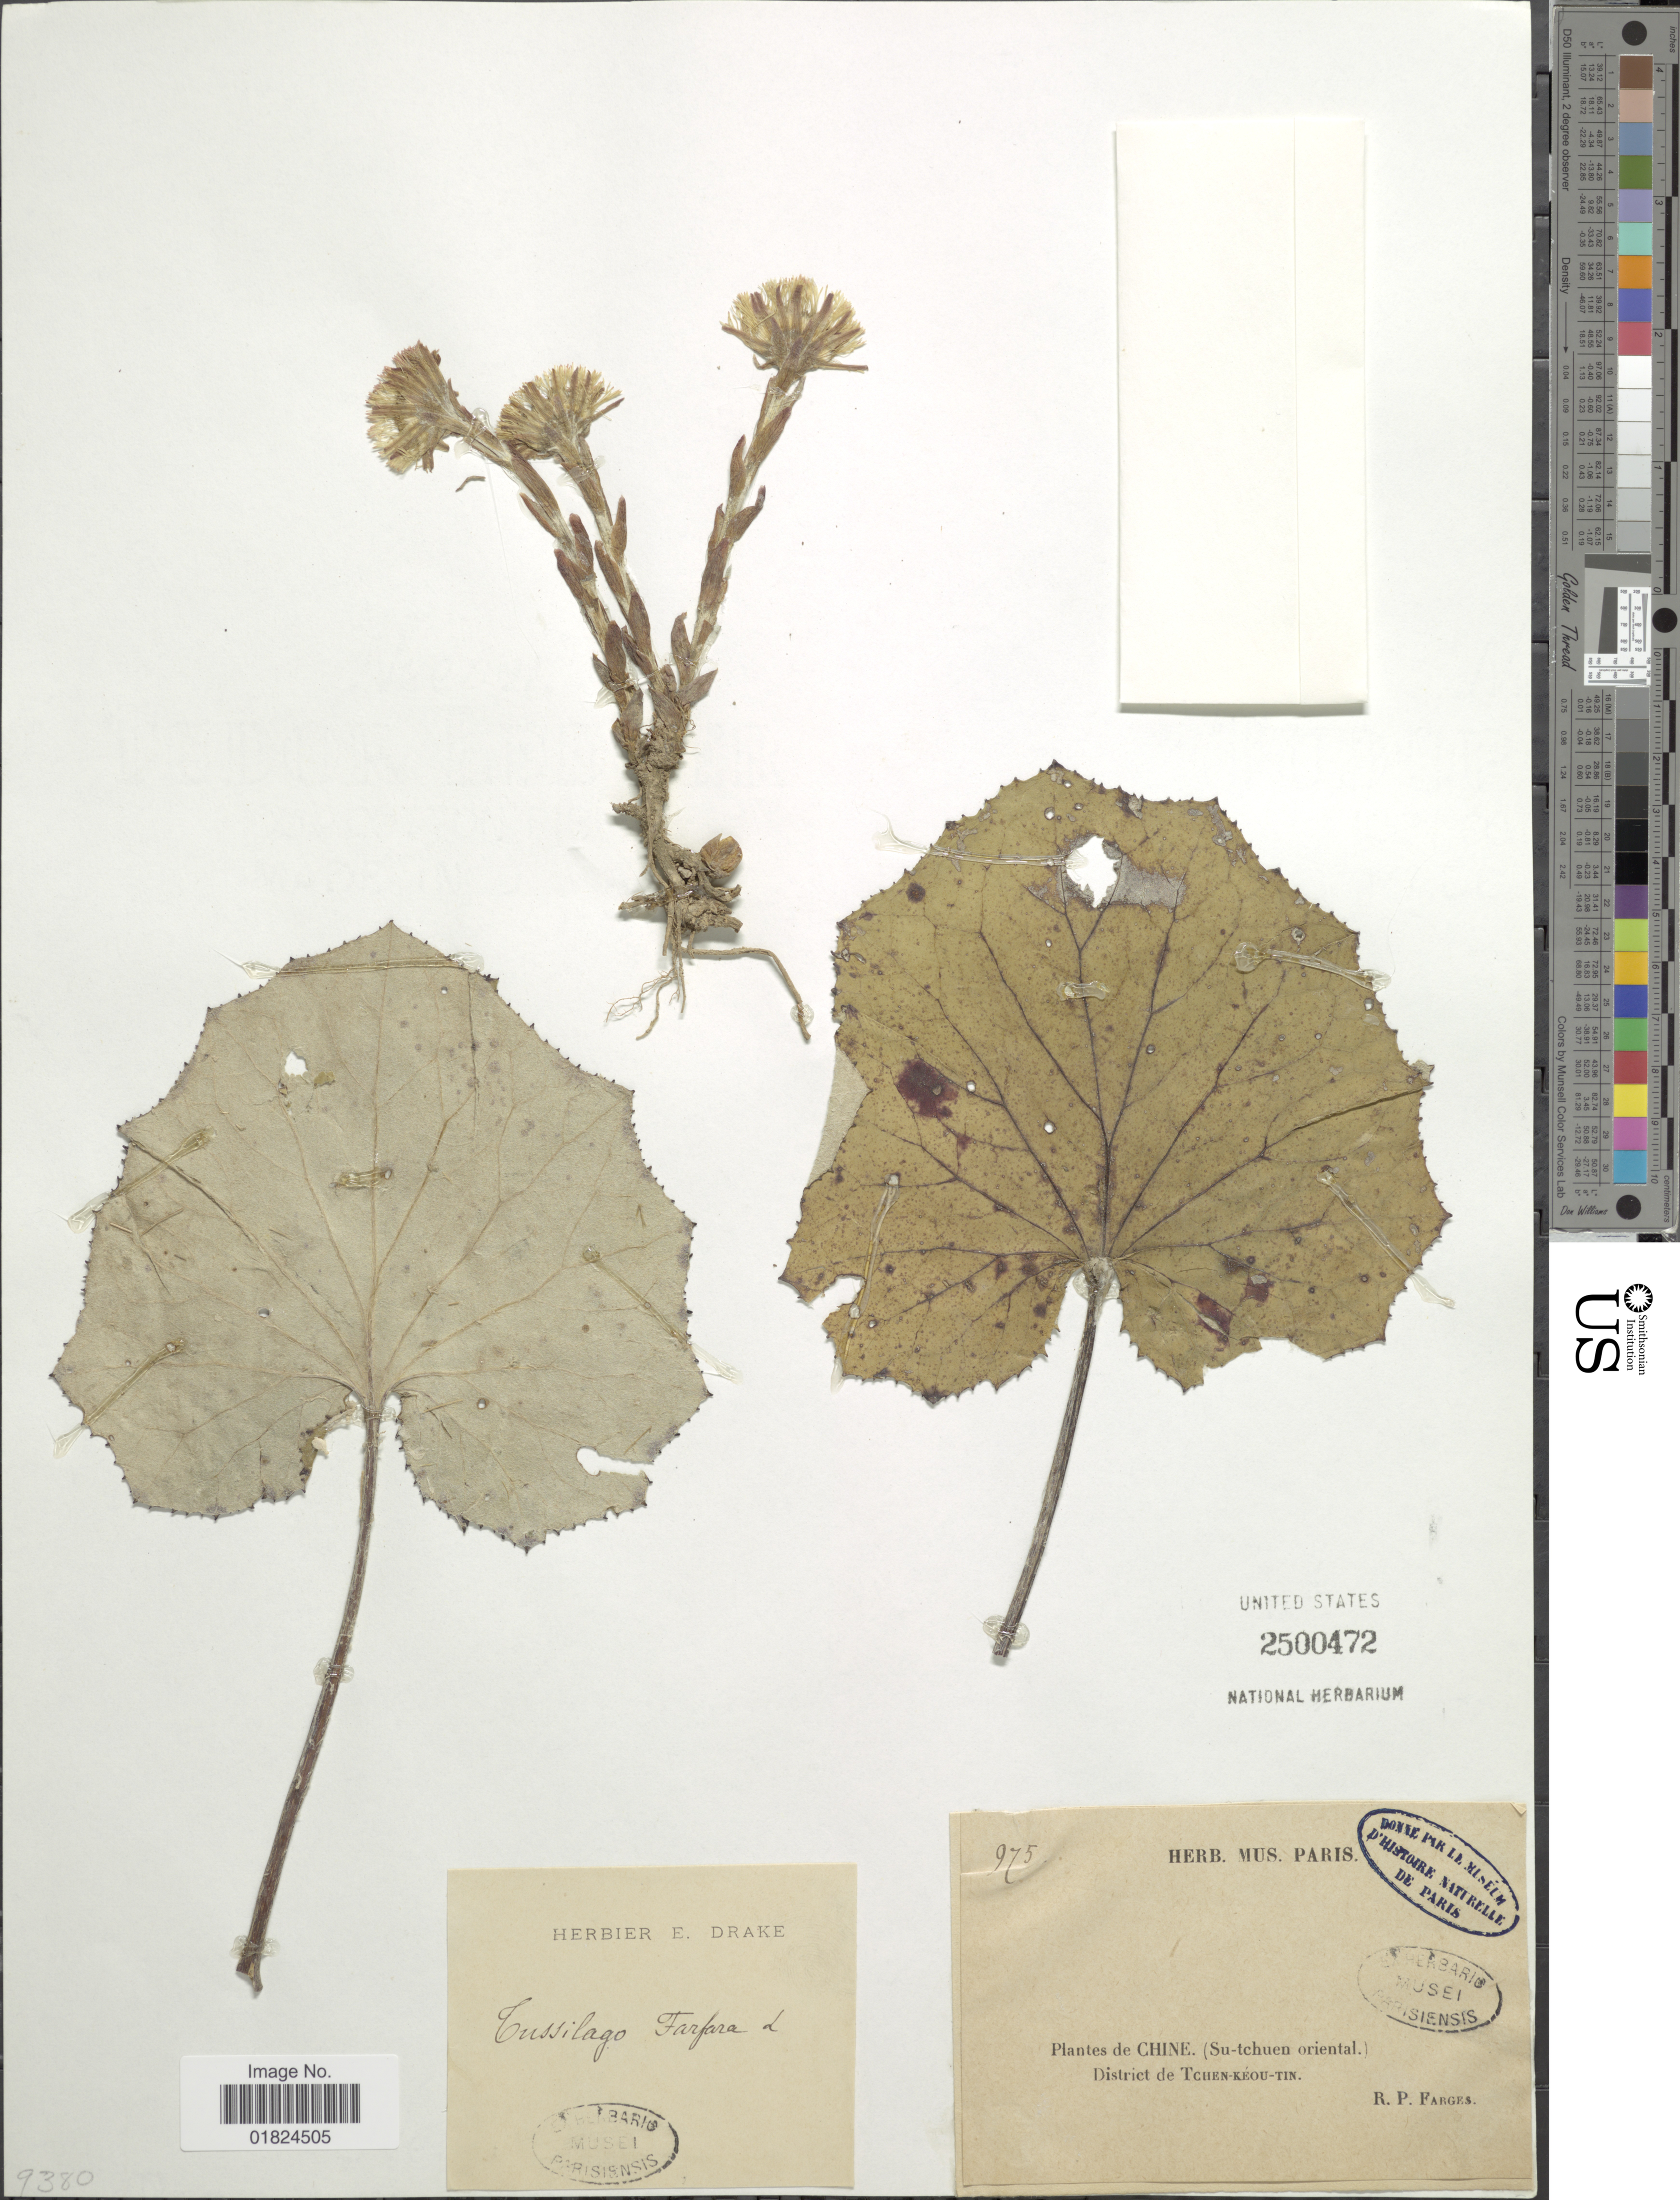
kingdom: Plantae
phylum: Tracheophyta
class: Magnoliopsida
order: Asterales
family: Asteraceae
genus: Tussilago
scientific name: Tussilago farfara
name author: L.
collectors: R. Farges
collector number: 975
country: China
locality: Chine, (Su-tchuen oriental) District de tchen-Keou-Tin.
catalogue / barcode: US 2500472